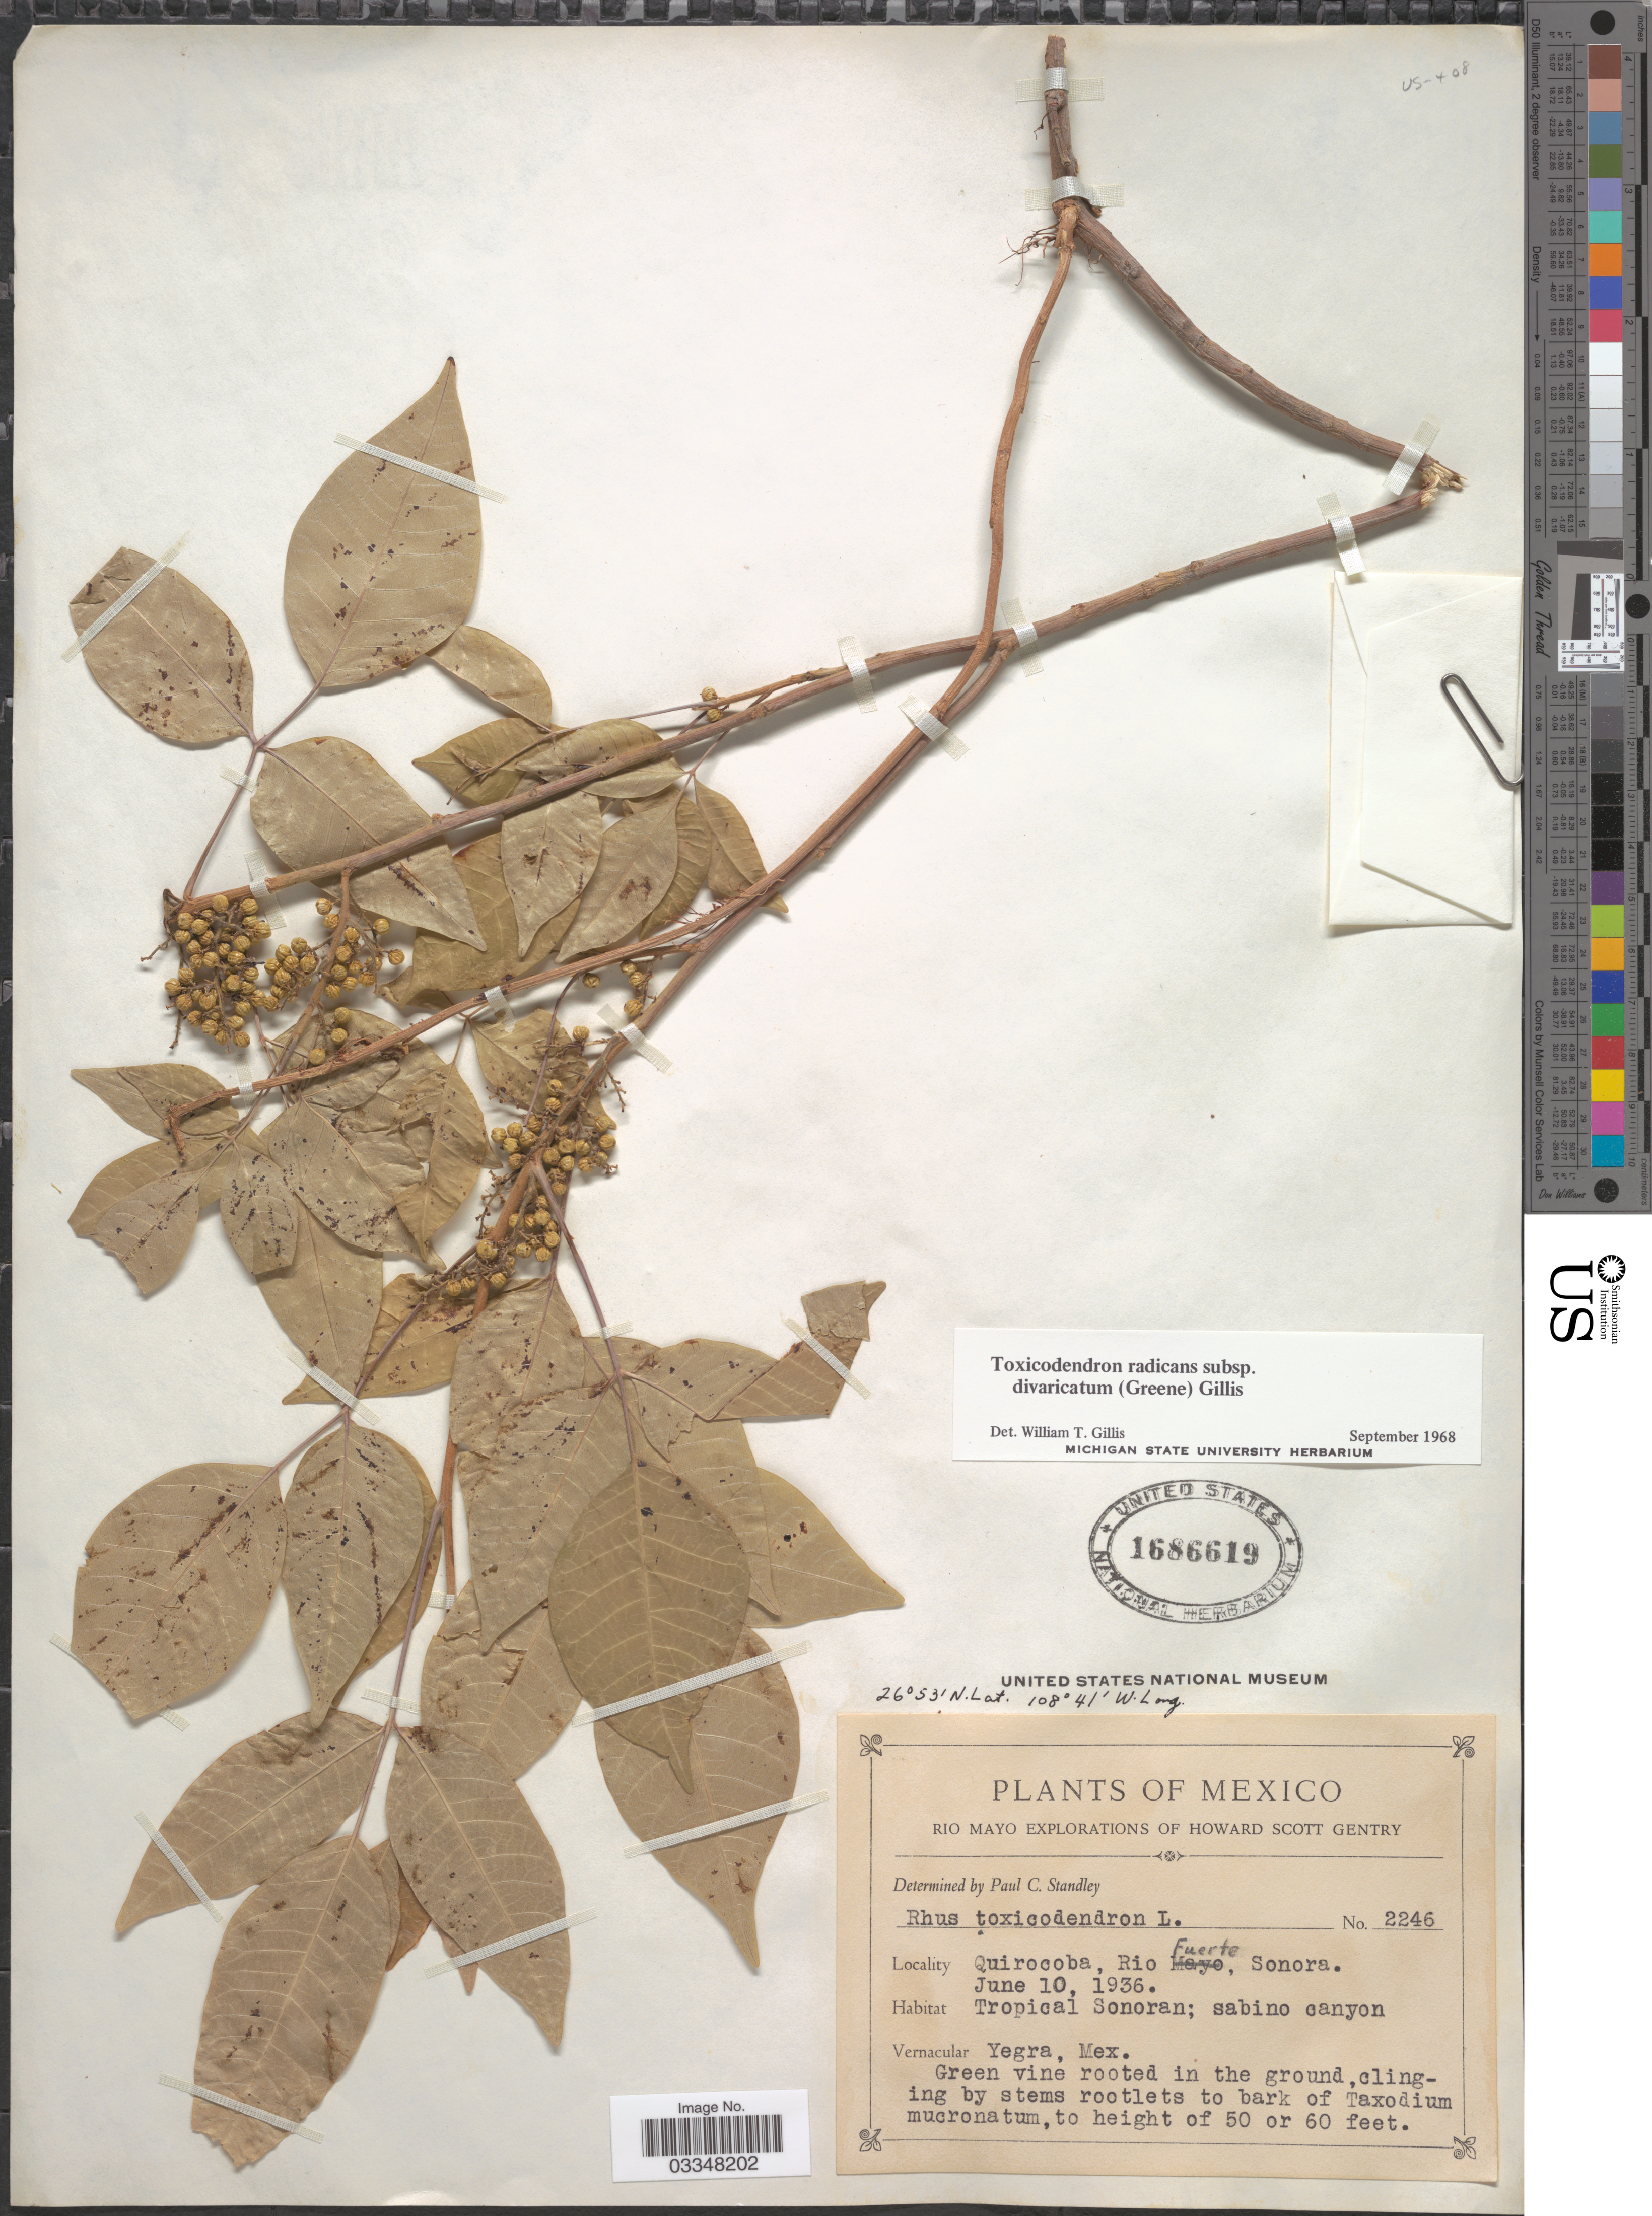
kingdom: Plantae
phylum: Tracheophyta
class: Magnoliopsida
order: Sapindales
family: Anacardiaceae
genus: Toxicodendron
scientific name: Toxicodendron radicans subsp. divaricatum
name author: (Greene) Gillis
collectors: H. S. Gentry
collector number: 2246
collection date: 1936-06-10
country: Mexico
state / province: Sonora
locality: Quirocoba, Rio Fuerte. Tropical Sonoran; sabino canyon.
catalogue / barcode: US 1686619